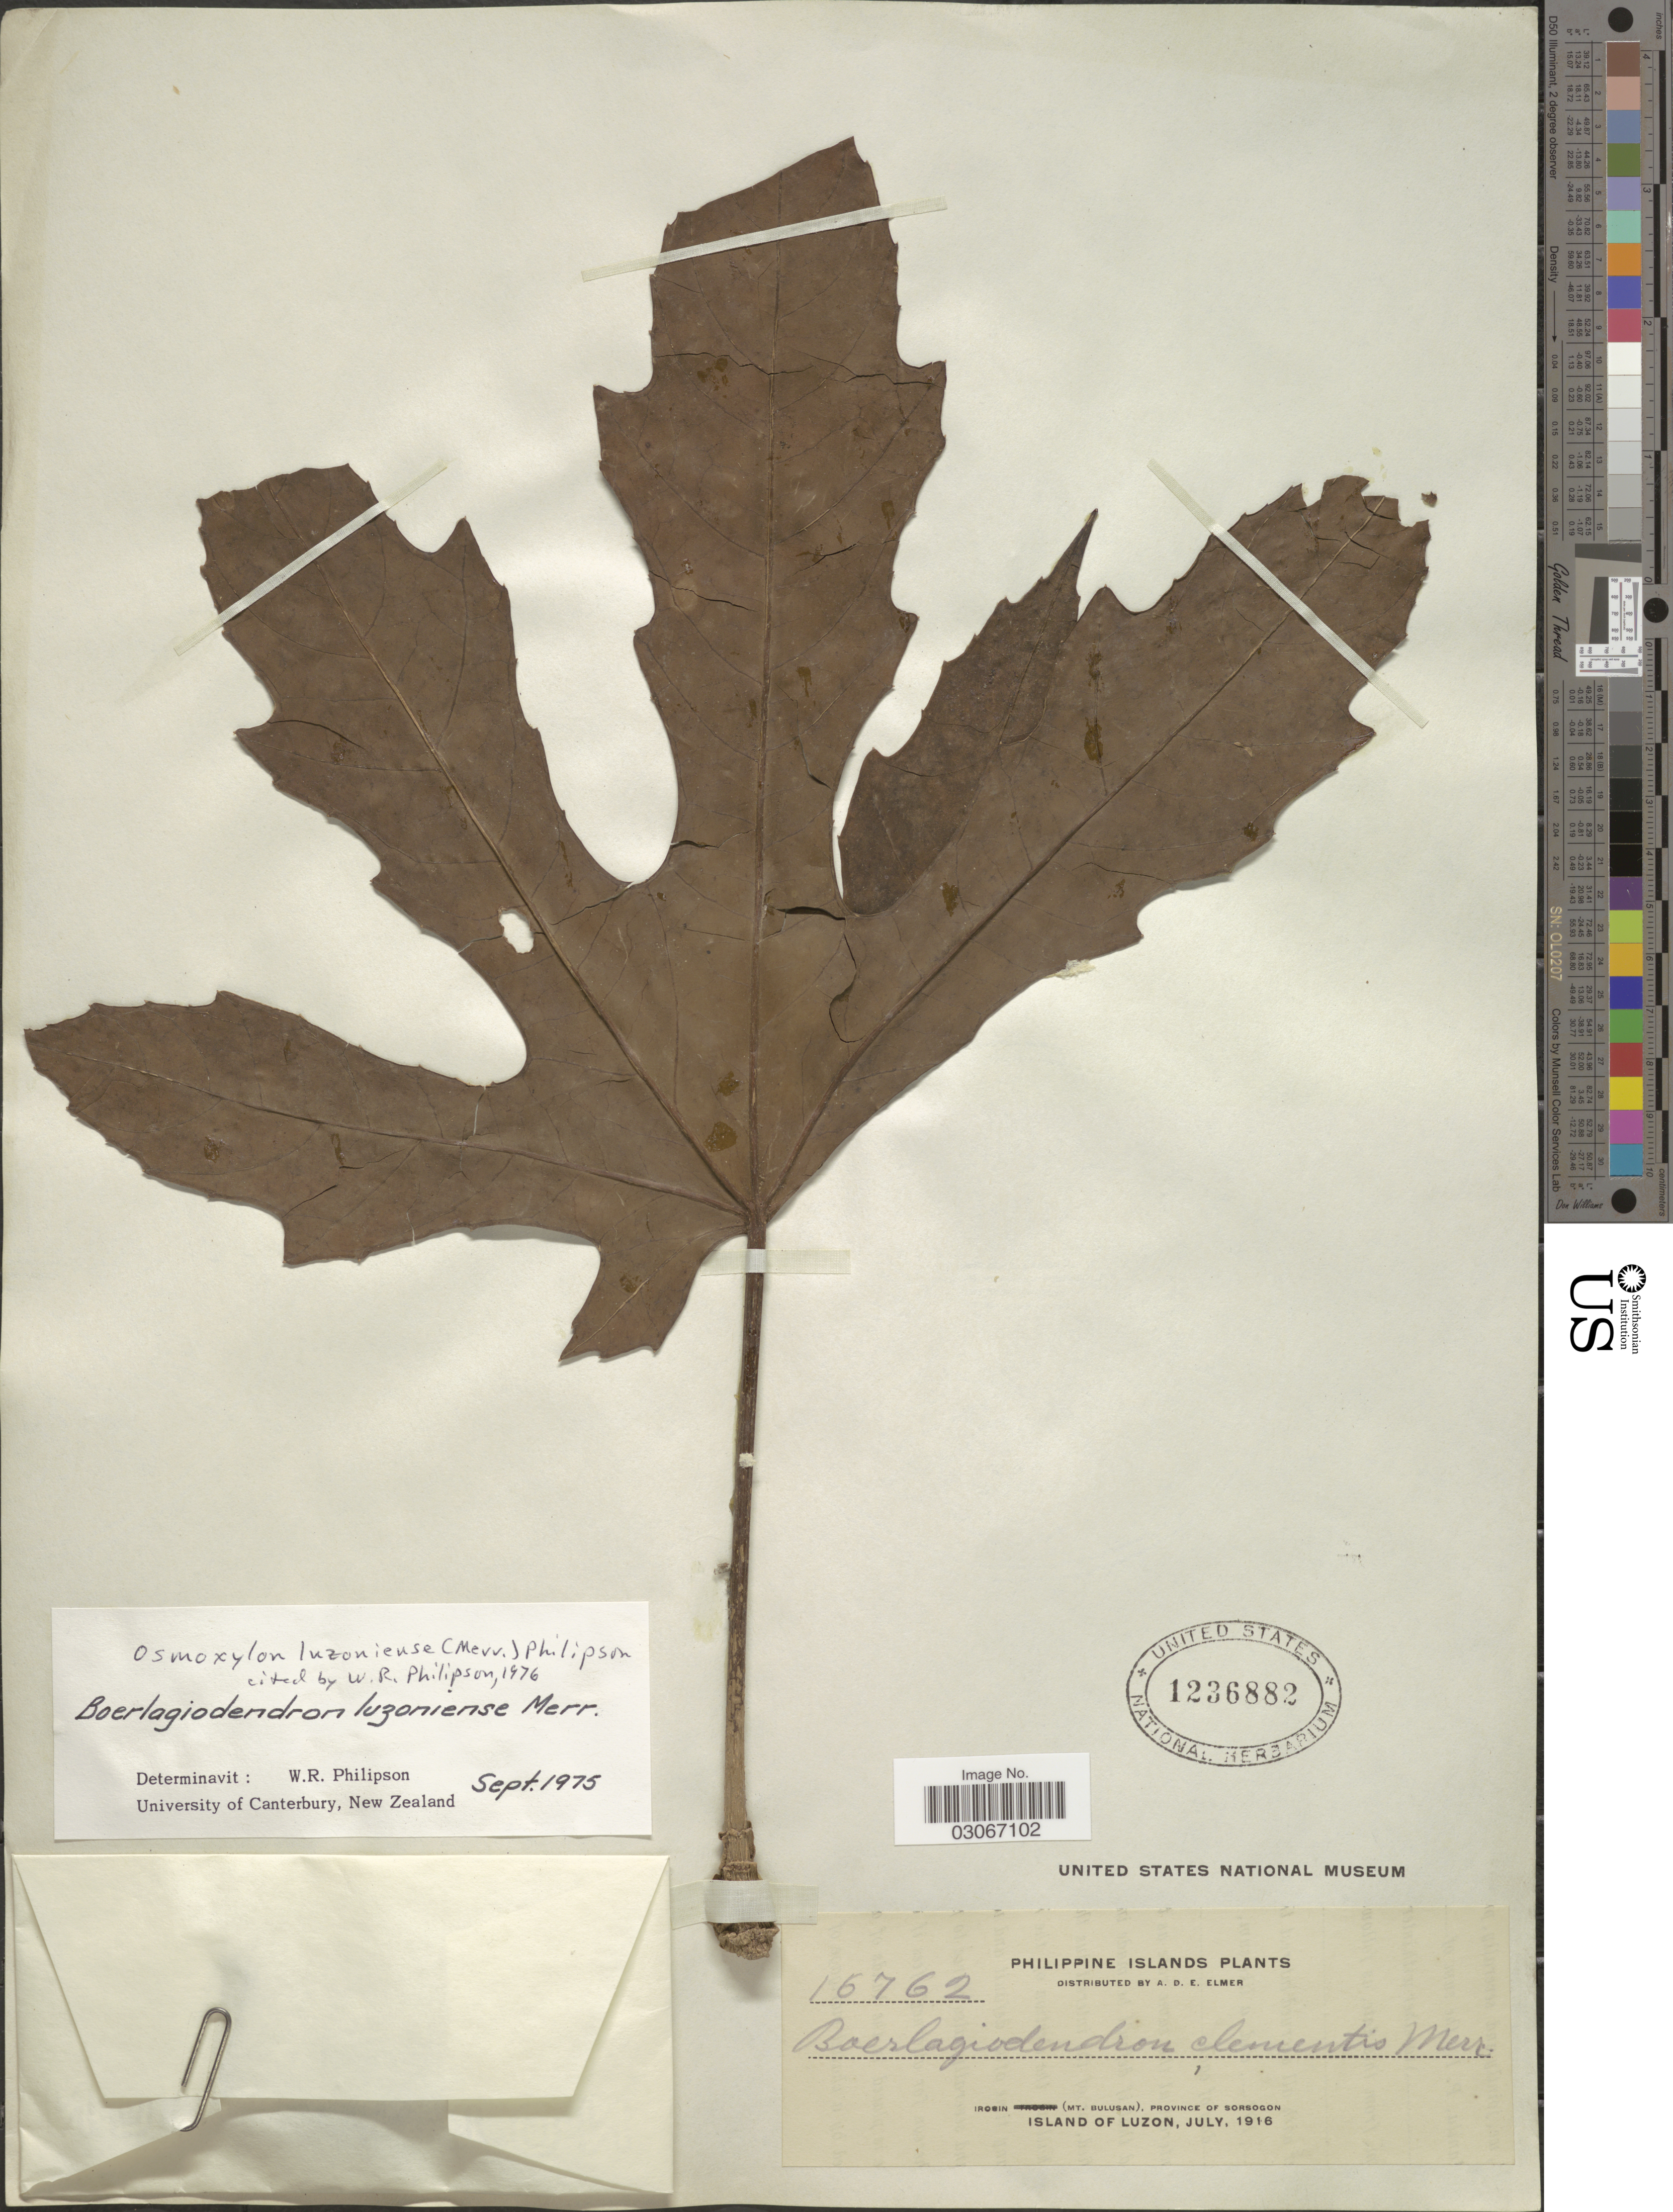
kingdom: Plantae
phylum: Tracheophyta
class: Magnoliopsida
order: Apiales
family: Araliaceae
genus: Osmoxylon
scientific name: Osmoxylon luzoniense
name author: (Merr.) Philipson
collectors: A. D. E. Elmer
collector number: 16762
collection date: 1916-07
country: Philippines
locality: Philippine Islands. Irosin (Mt. Bulusan), Province of Sorsogon. Island of Luzon.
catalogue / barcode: US 1236882